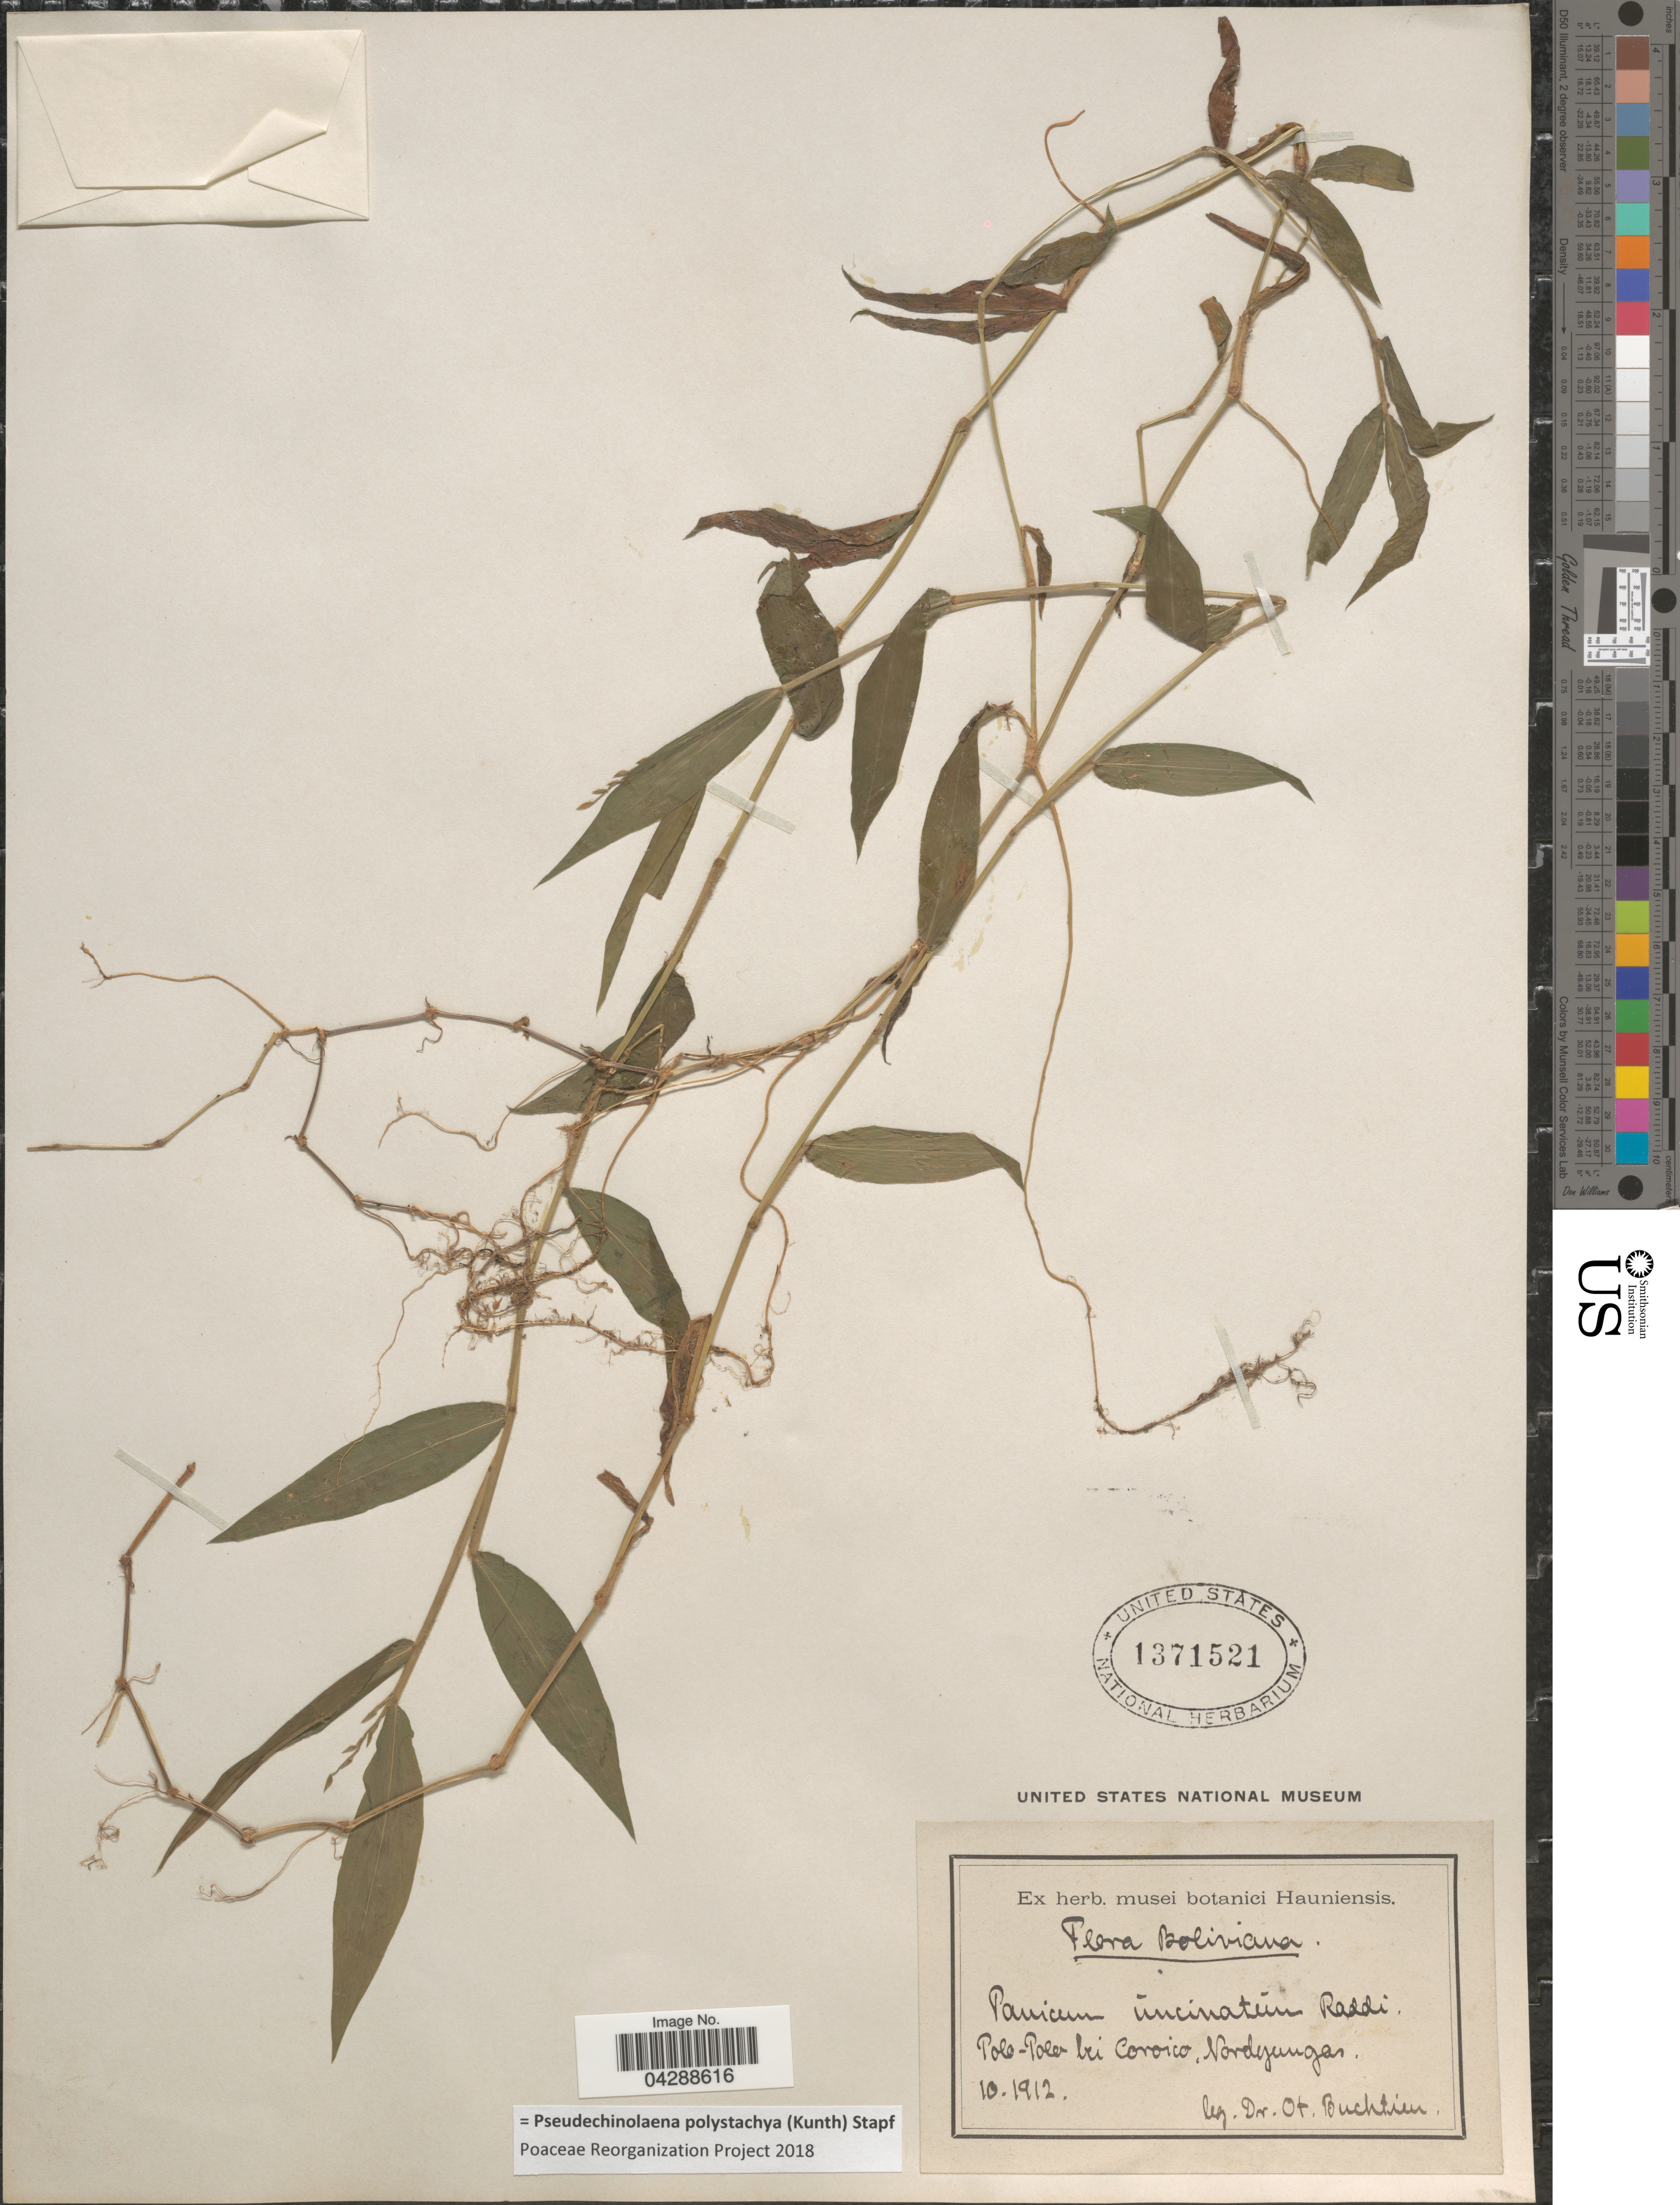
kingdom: Plantae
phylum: Tracheophyta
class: Liliopsida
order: Poales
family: Poaceae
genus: Pseudechinolaena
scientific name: Pseudechinolaena polystachya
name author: (Kunth) Stapf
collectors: O. Buchtien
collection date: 1912-10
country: Bolivia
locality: Polo-Polo bei Coroico, Nordyungas.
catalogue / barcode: US 1371521